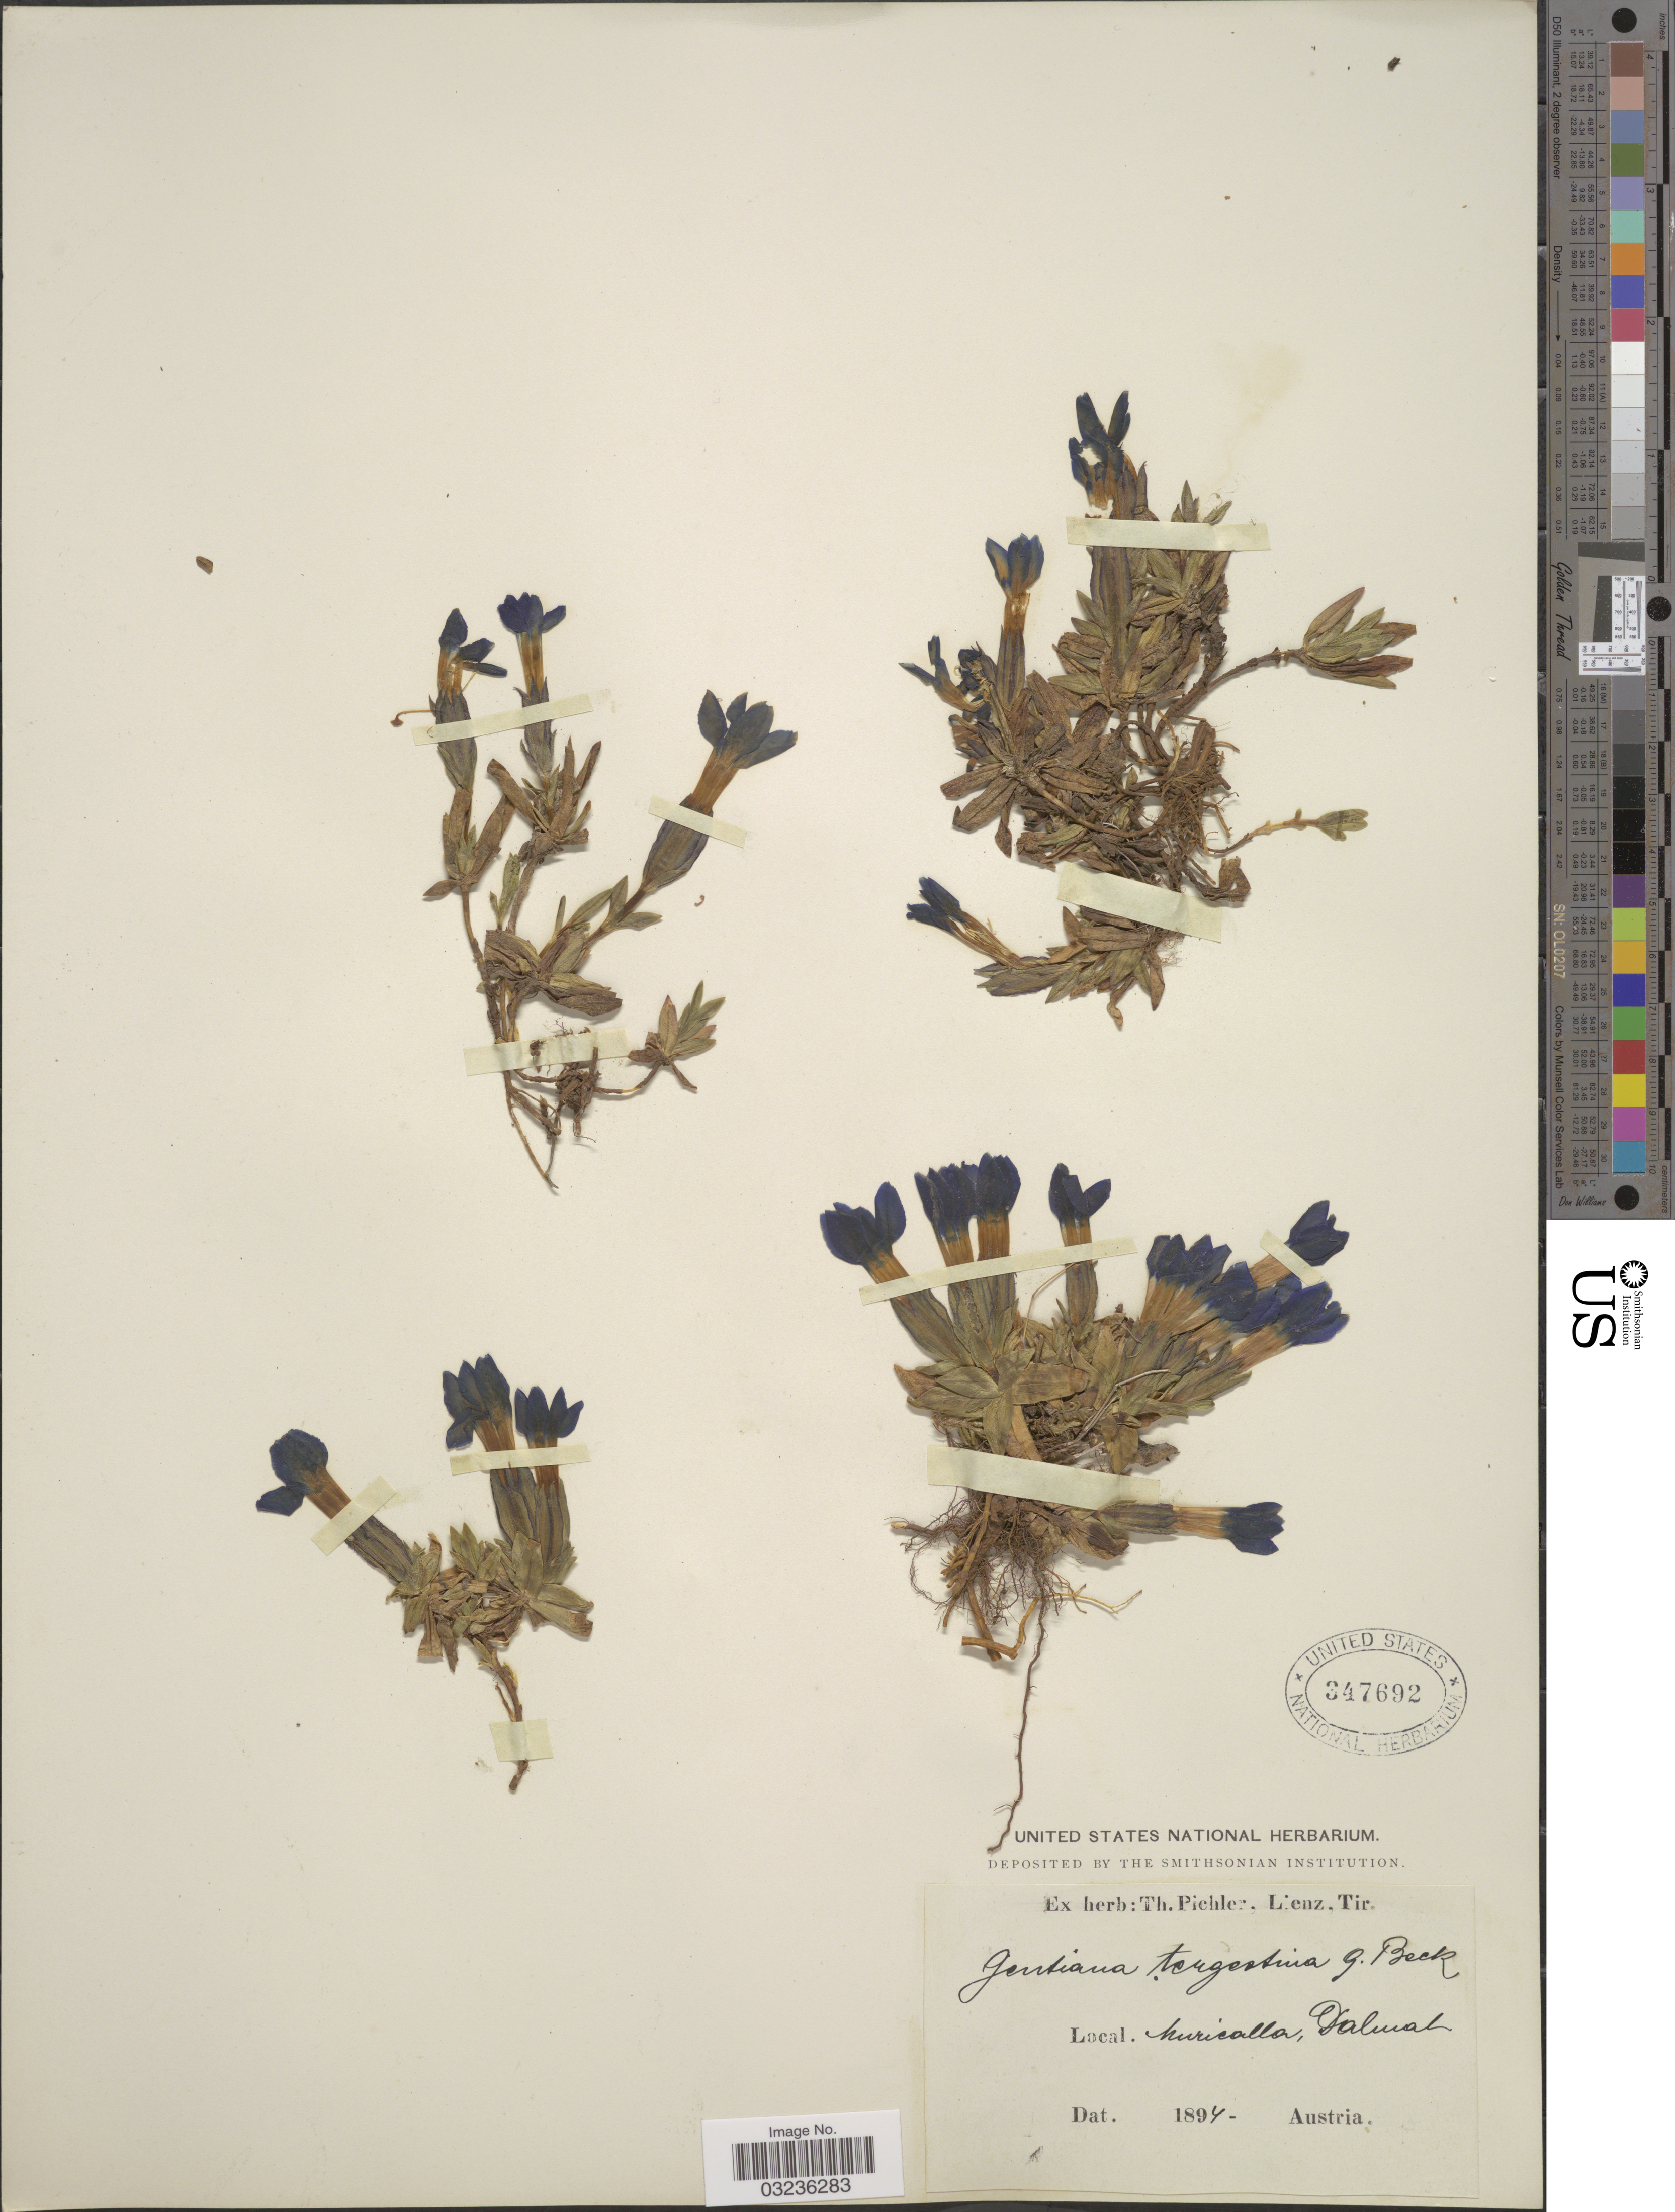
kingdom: Plantae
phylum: Tracheophyta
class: Magnoliopsida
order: Gentianales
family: Gentianaceae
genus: Gentiana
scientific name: Gentiana tergestina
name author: Beck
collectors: ex herb. T. Pichler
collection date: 1894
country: Austria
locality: Nuricalla, Dalmat.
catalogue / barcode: US 347692